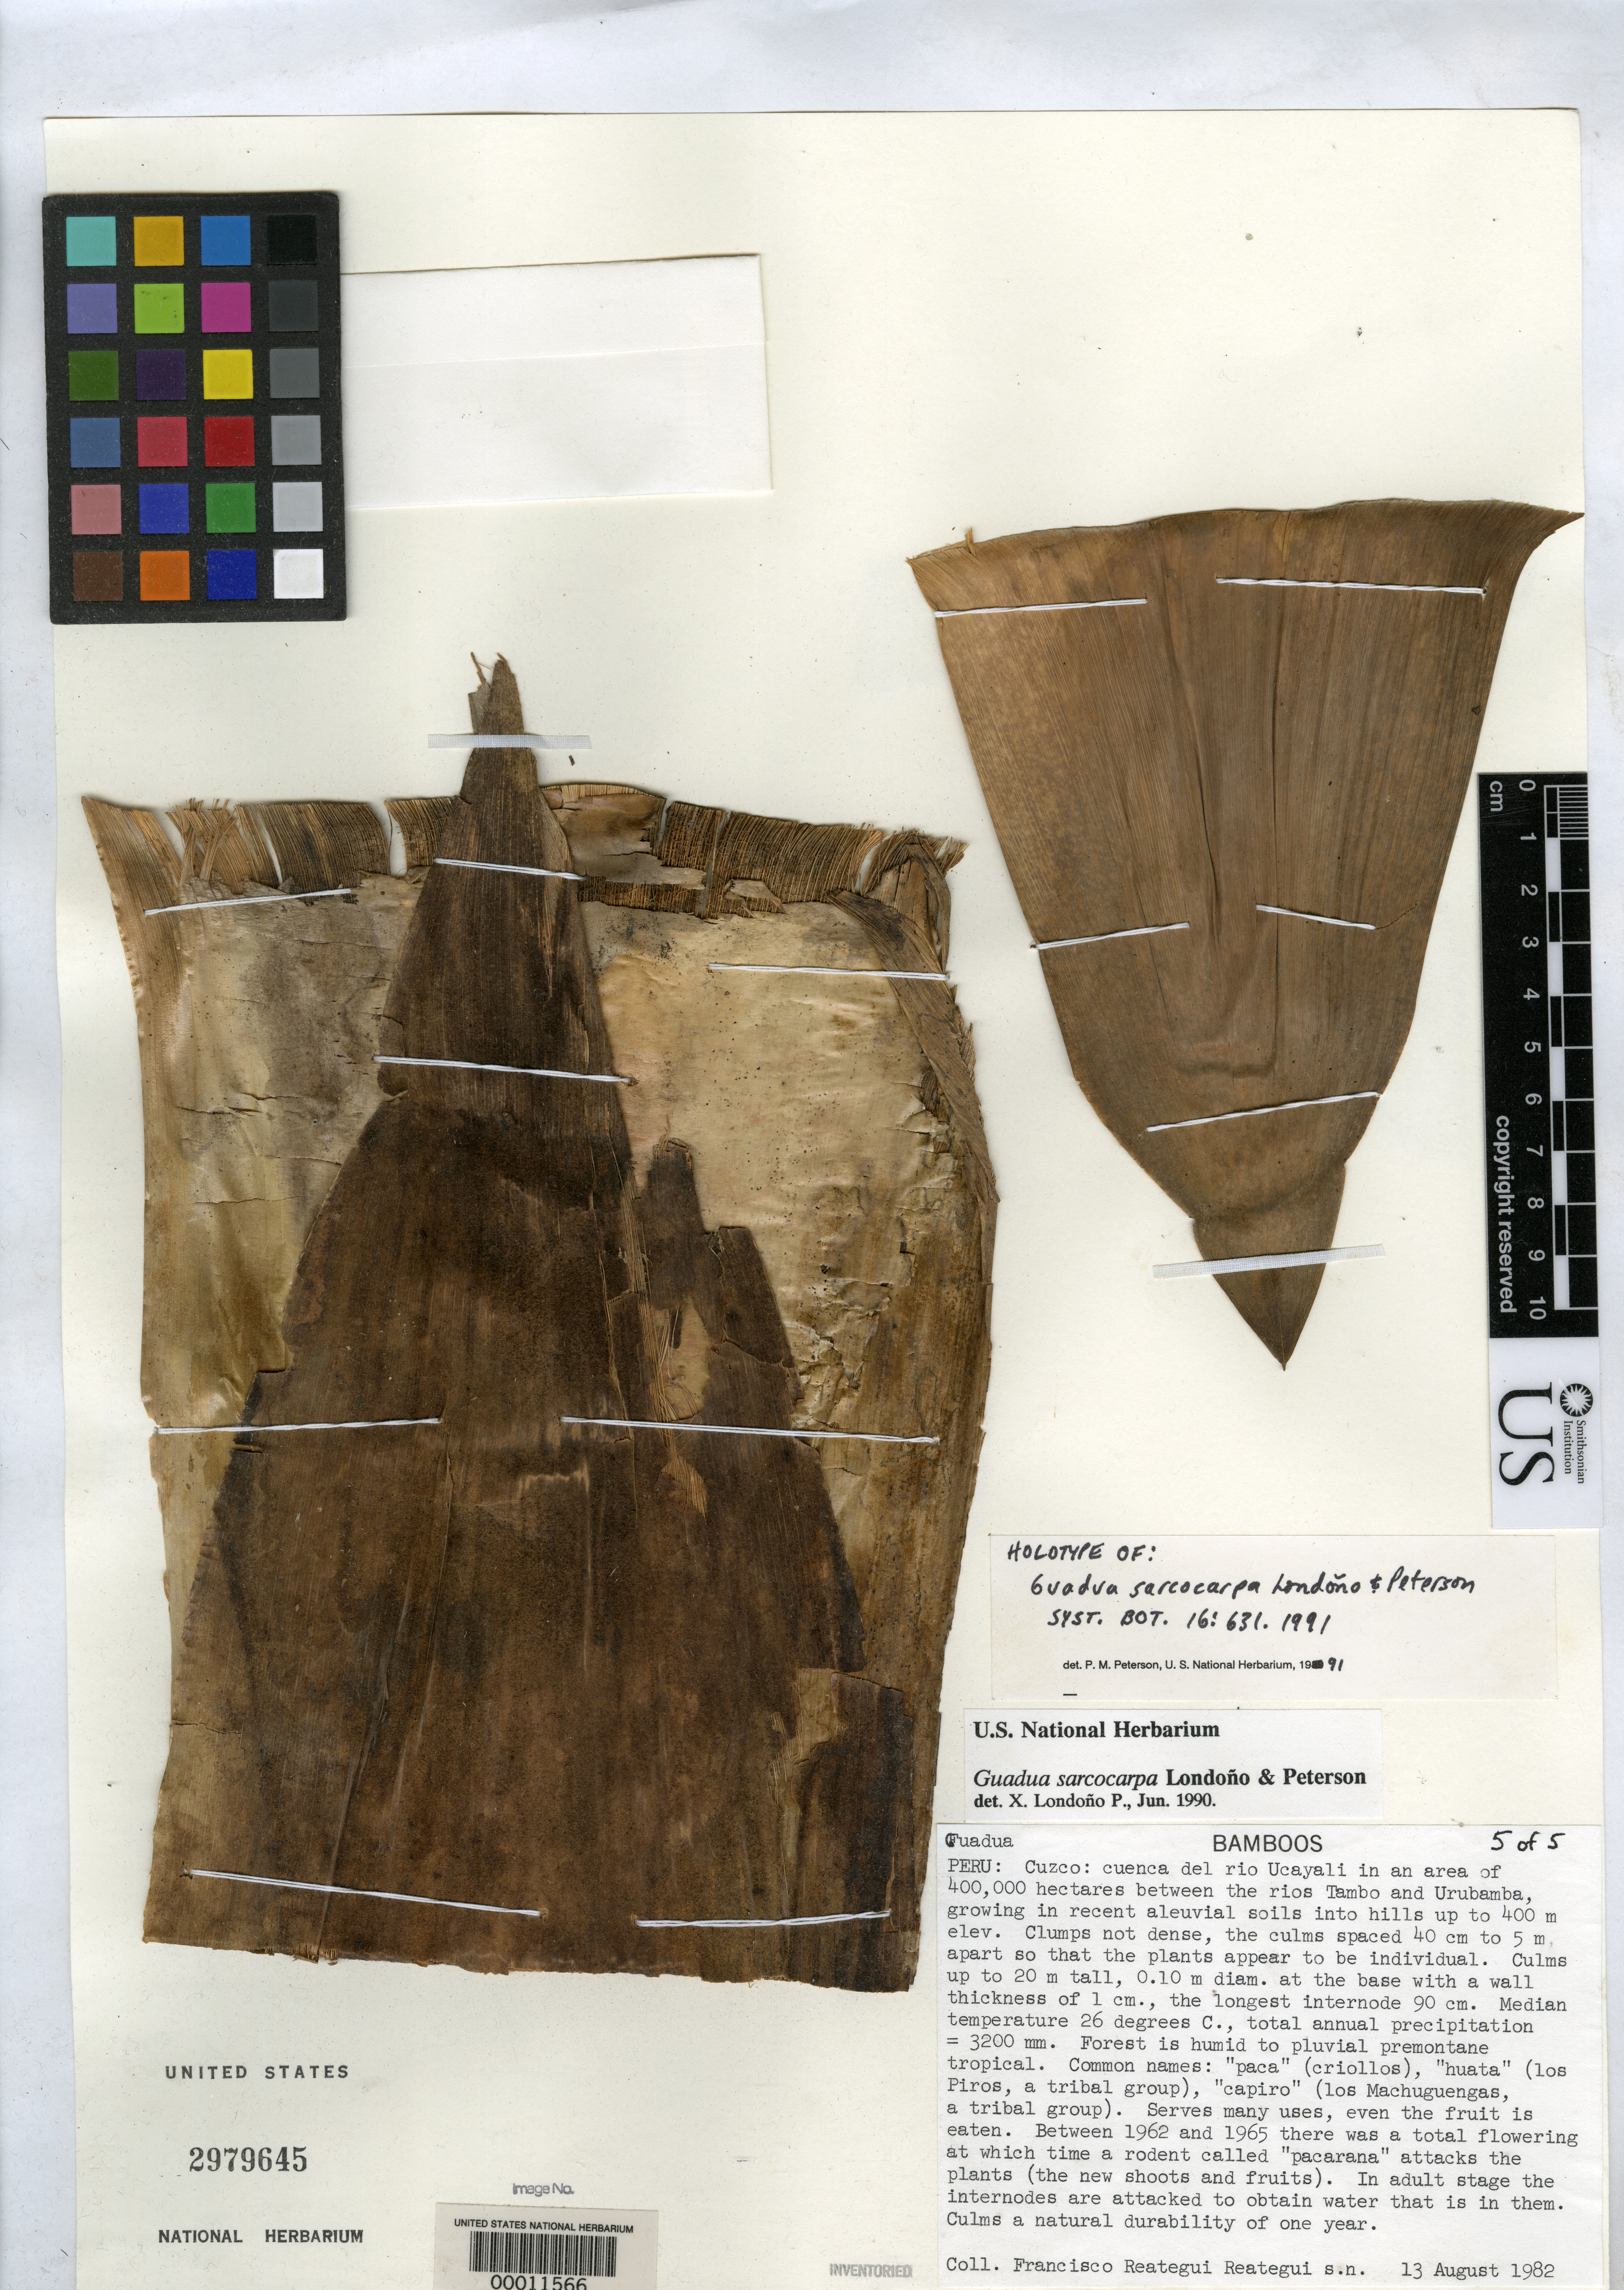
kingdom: Plantae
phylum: Tracheophyta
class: Liliopsida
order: Poales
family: Poaceae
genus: Guadua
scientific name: Guadua sarcocarpa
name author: Londoño & P.M. Peterson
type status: Holotype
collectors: F. Reategui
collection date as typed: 13 Aug 1982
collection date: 1982-08-13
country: Peru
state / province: Cusco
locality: Cuenca del Río Ucayali in area of 400,000 hectares between Ríos Tambo and Urubamba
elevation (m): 400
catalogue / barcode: US 2979645